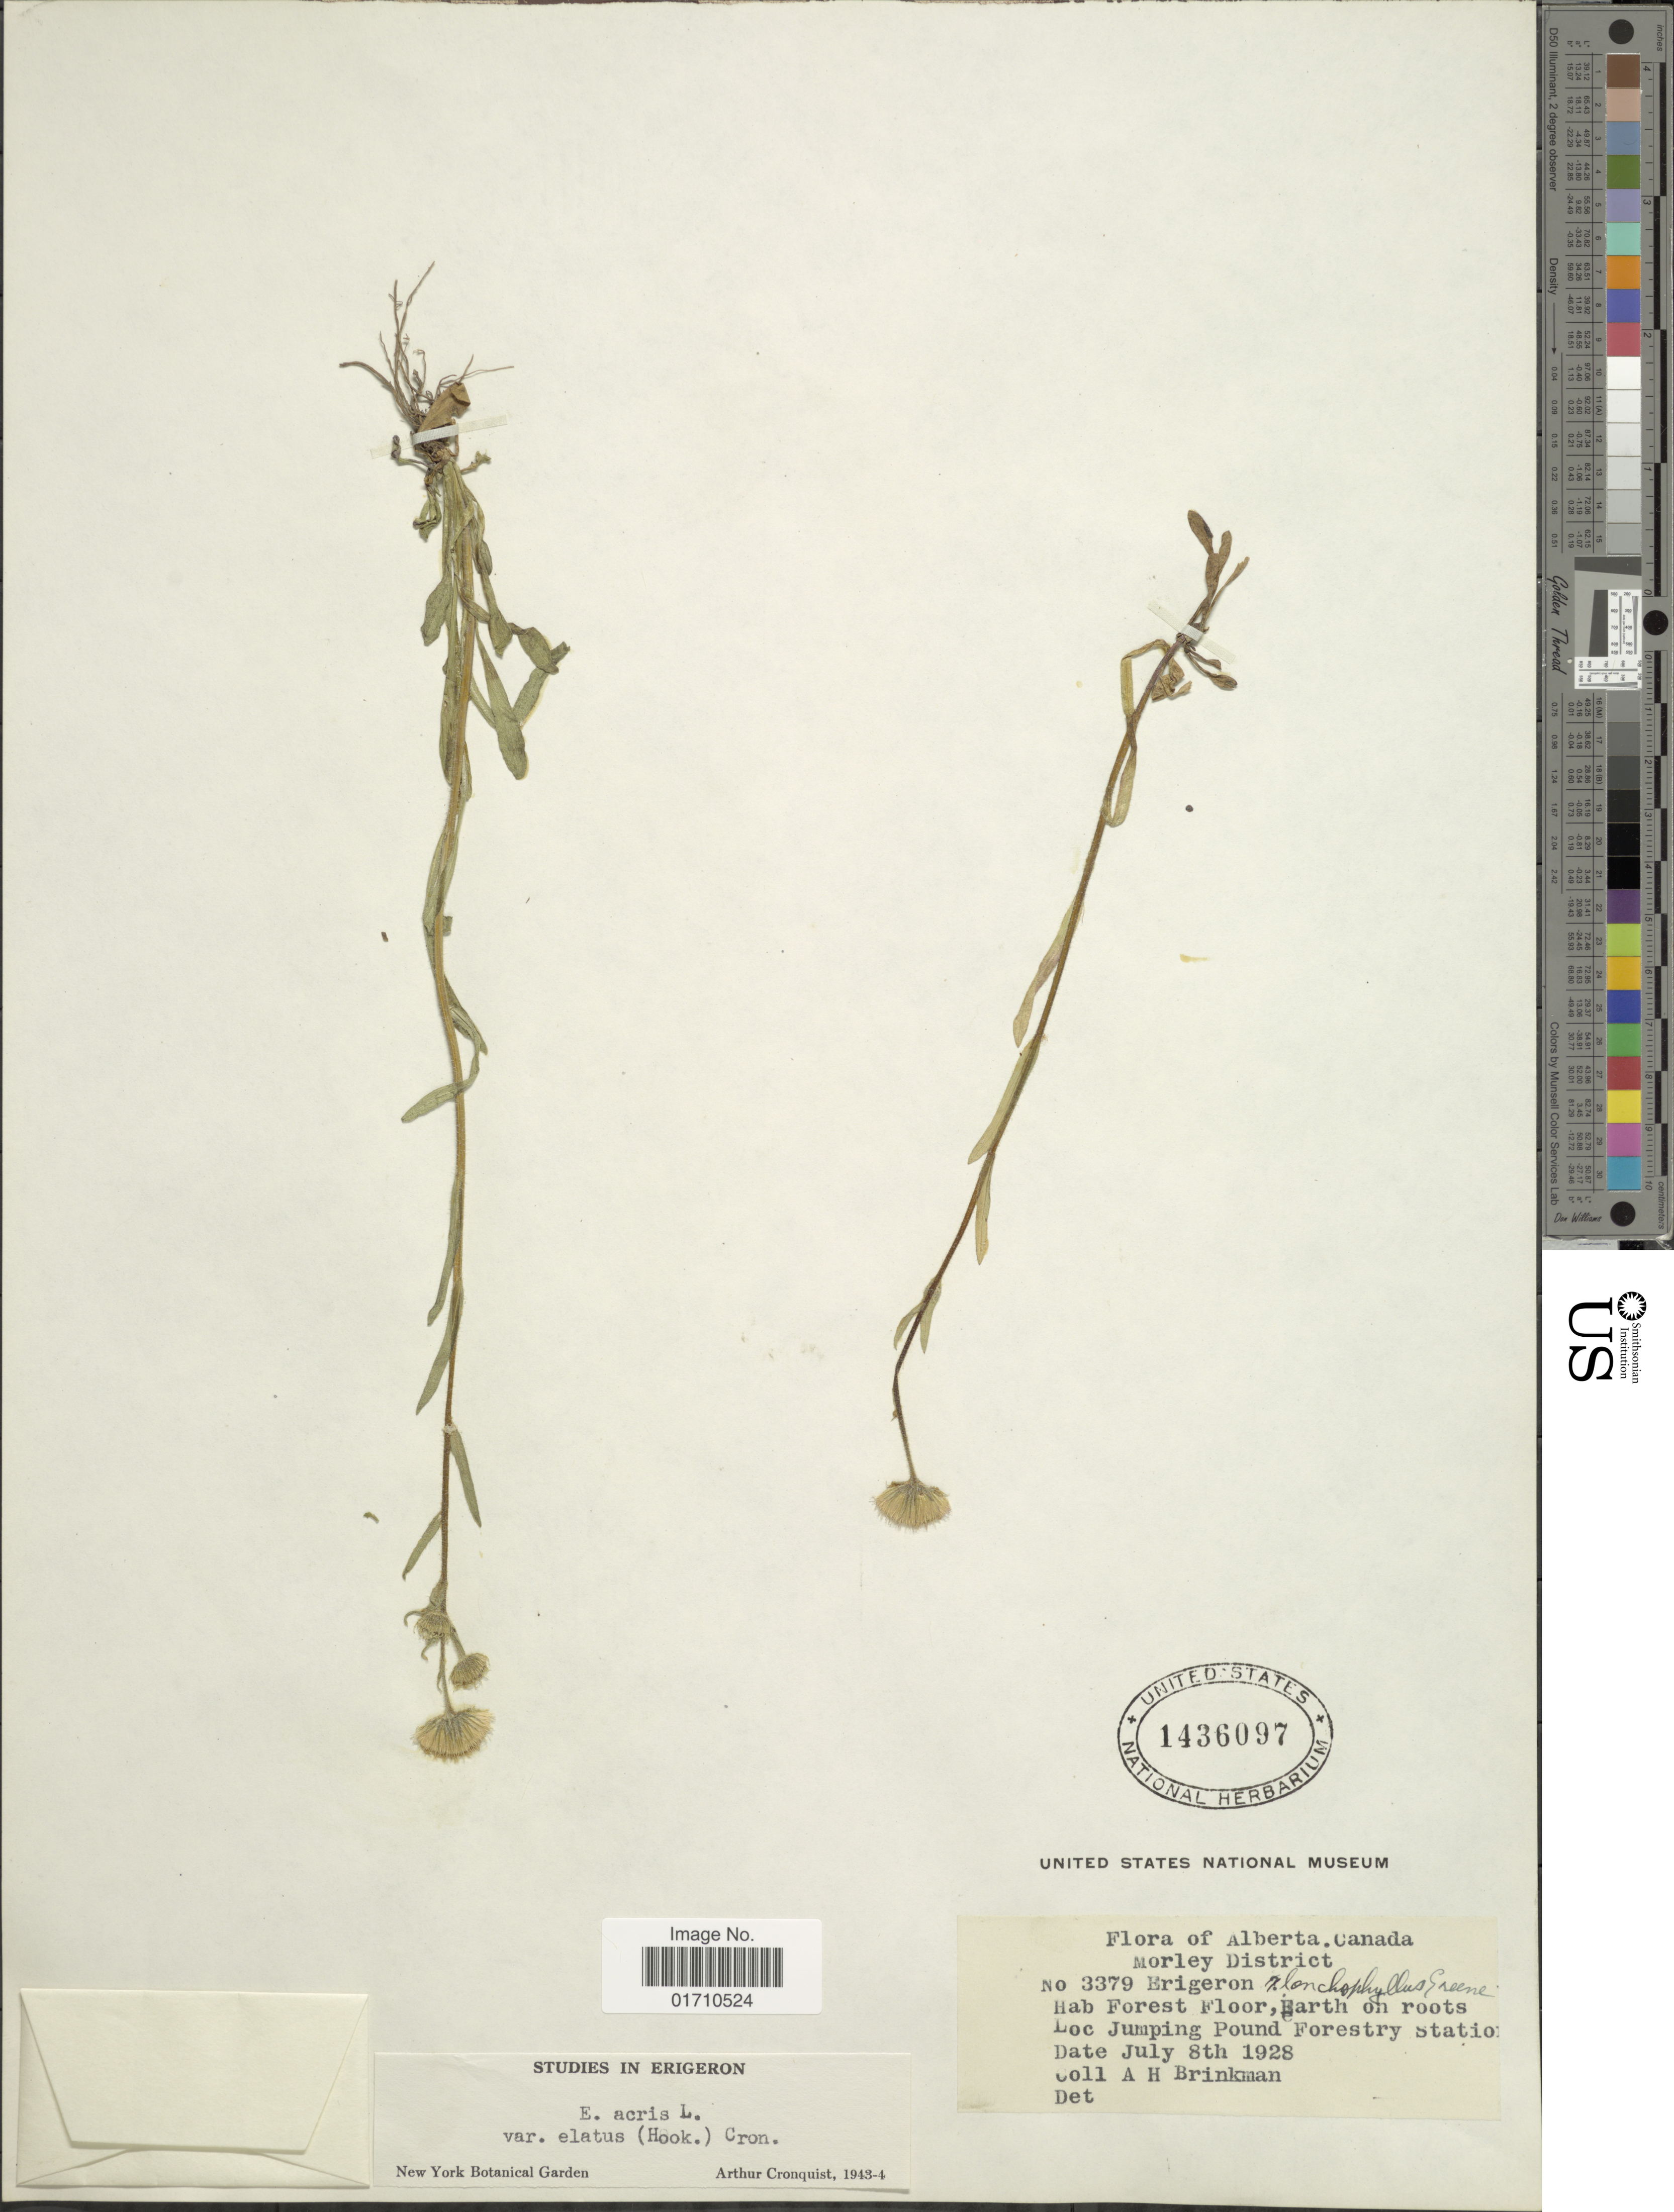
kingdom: Plantae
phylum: Tracheophyta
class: Magnoliopsida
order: Asterales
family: Asteraceae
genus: Erigeron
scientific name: Erigeron acris var. elatus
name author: (Hook.) Cronq.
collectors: A. Brinkman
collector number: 3379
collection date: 1928-07-08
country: Canada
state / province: Alberta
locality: Morley District, Forest Floor, Earth on roots, Jumping Pound Forestry Station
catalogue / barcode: US 1436097